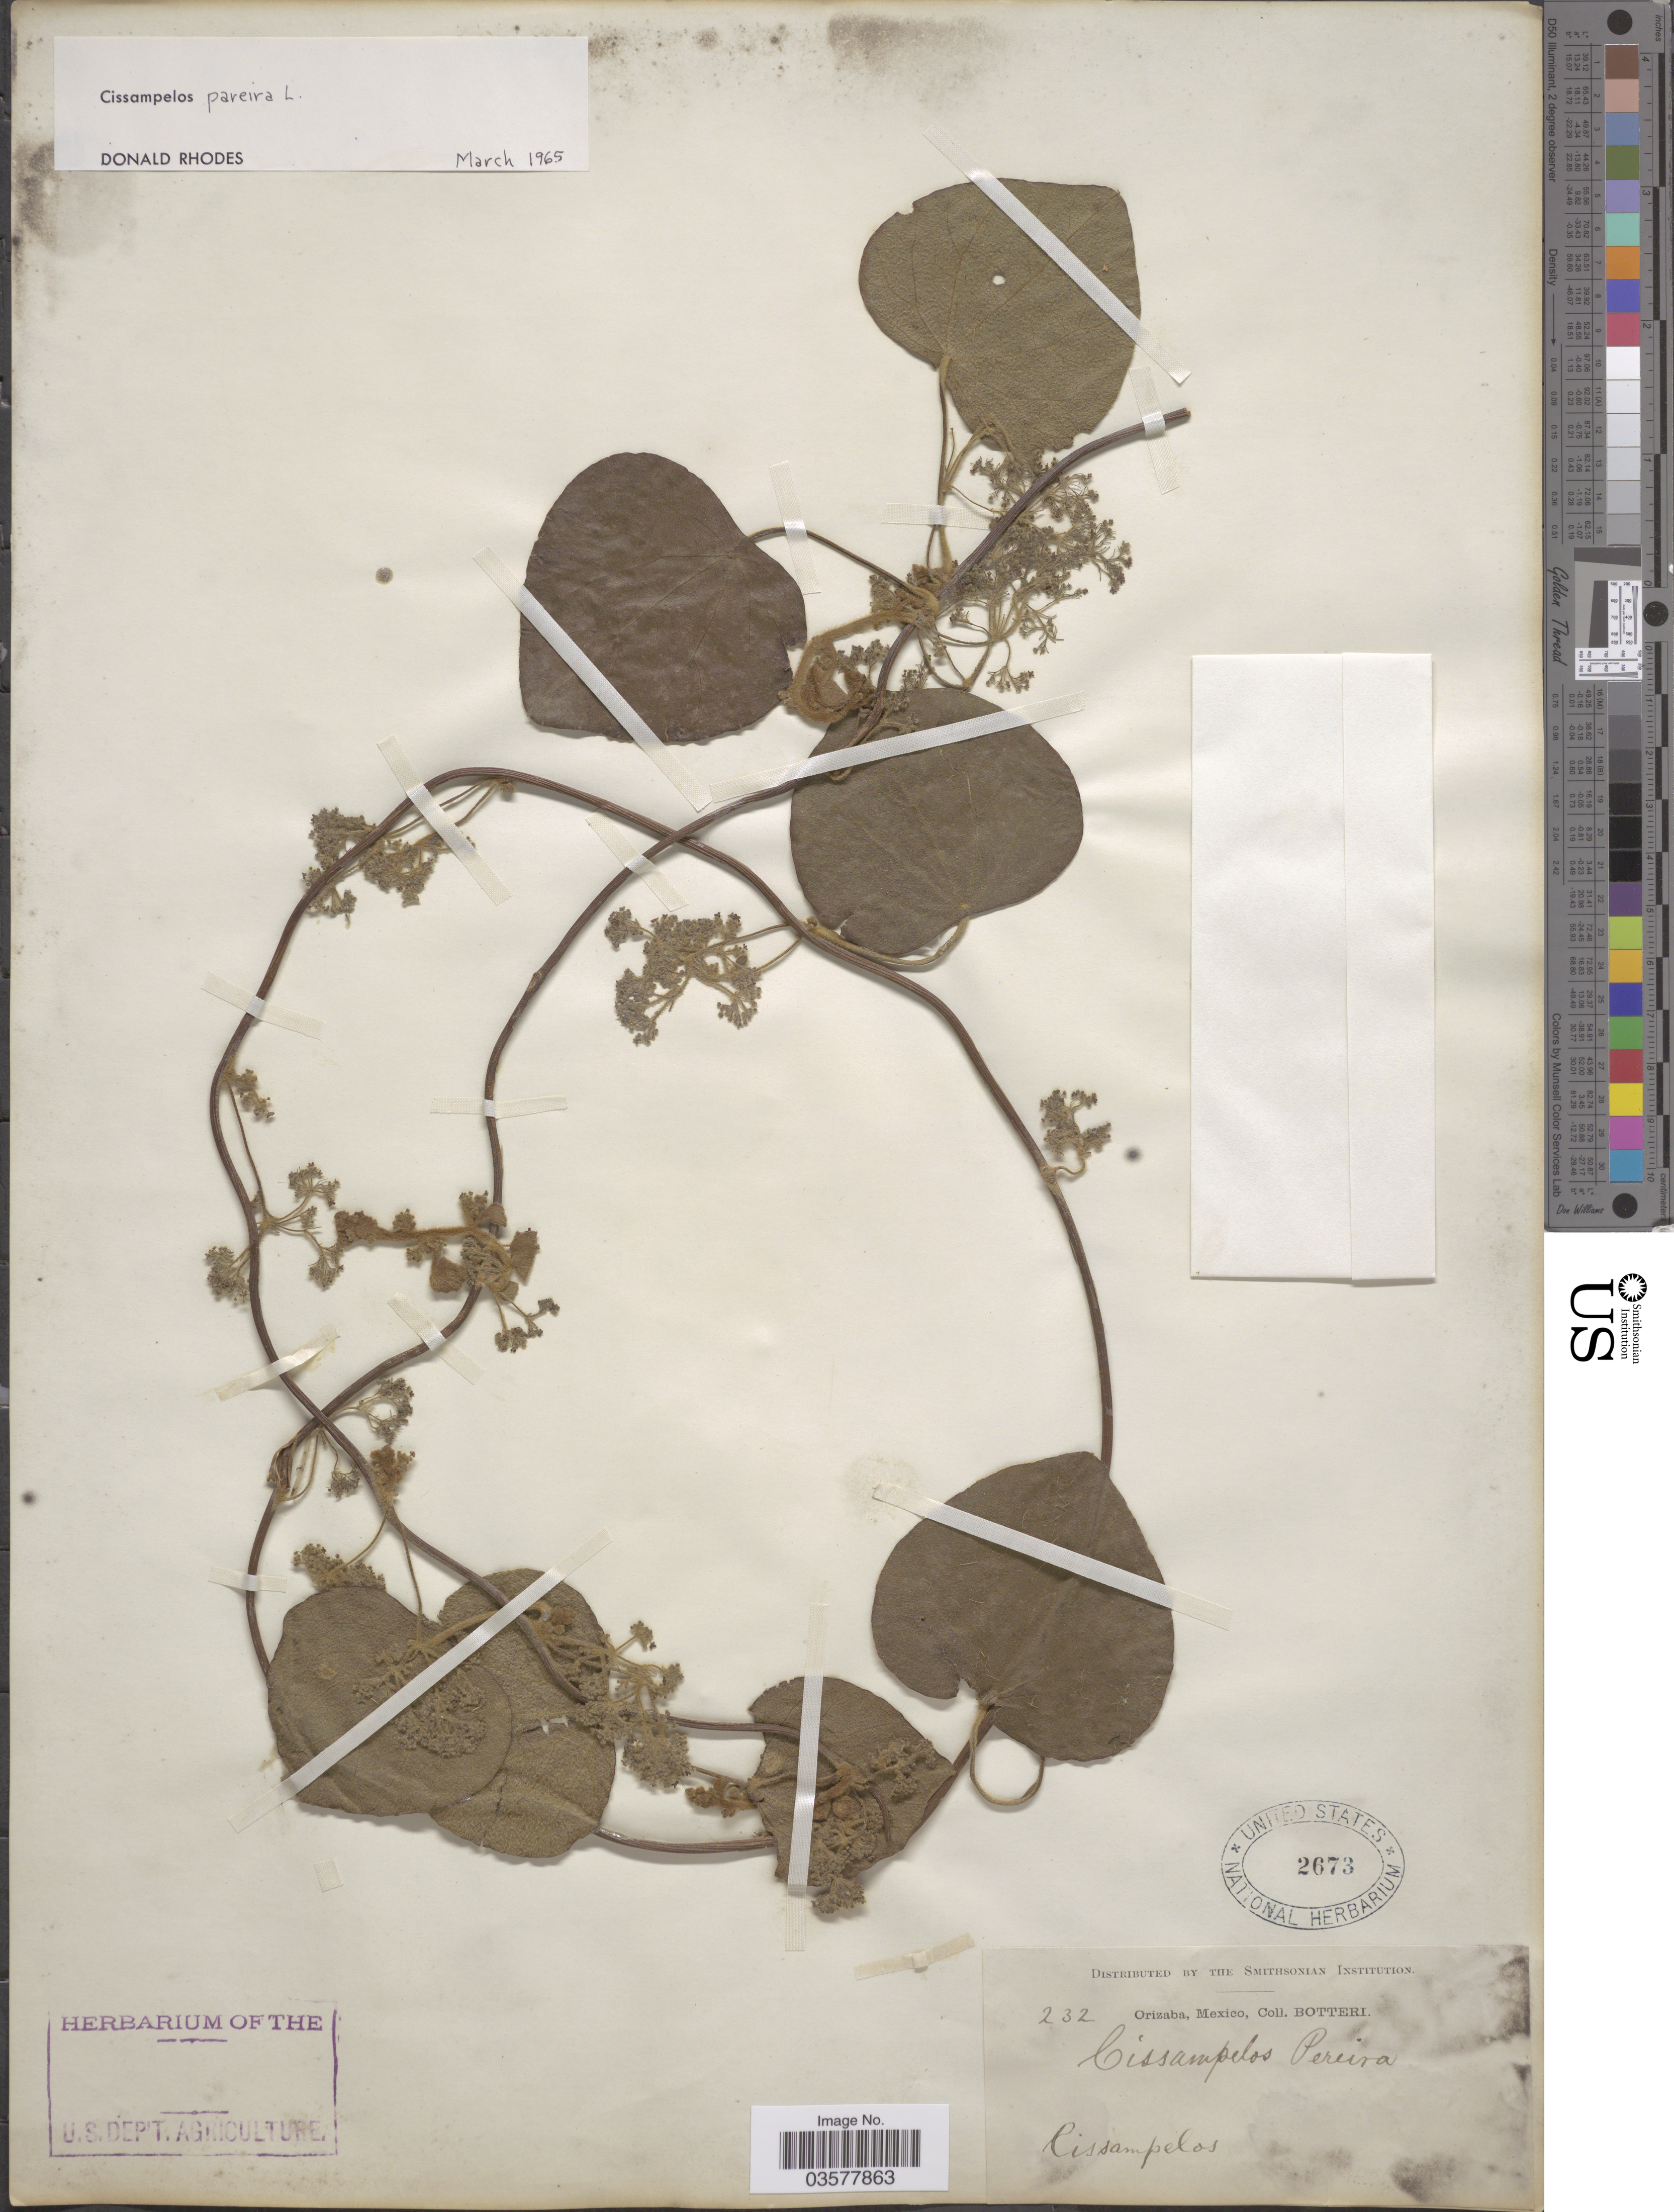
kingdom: Plantae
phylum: Tracheophyta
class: Magnoliopsida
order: Ranunculales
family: Menispermaceae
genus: Cissampelos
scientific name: Cissampelos pareira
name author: L.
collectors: -. Botteri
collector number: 232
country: Mexico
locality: Orizaba. Rissampelos.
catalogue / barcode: US 2673